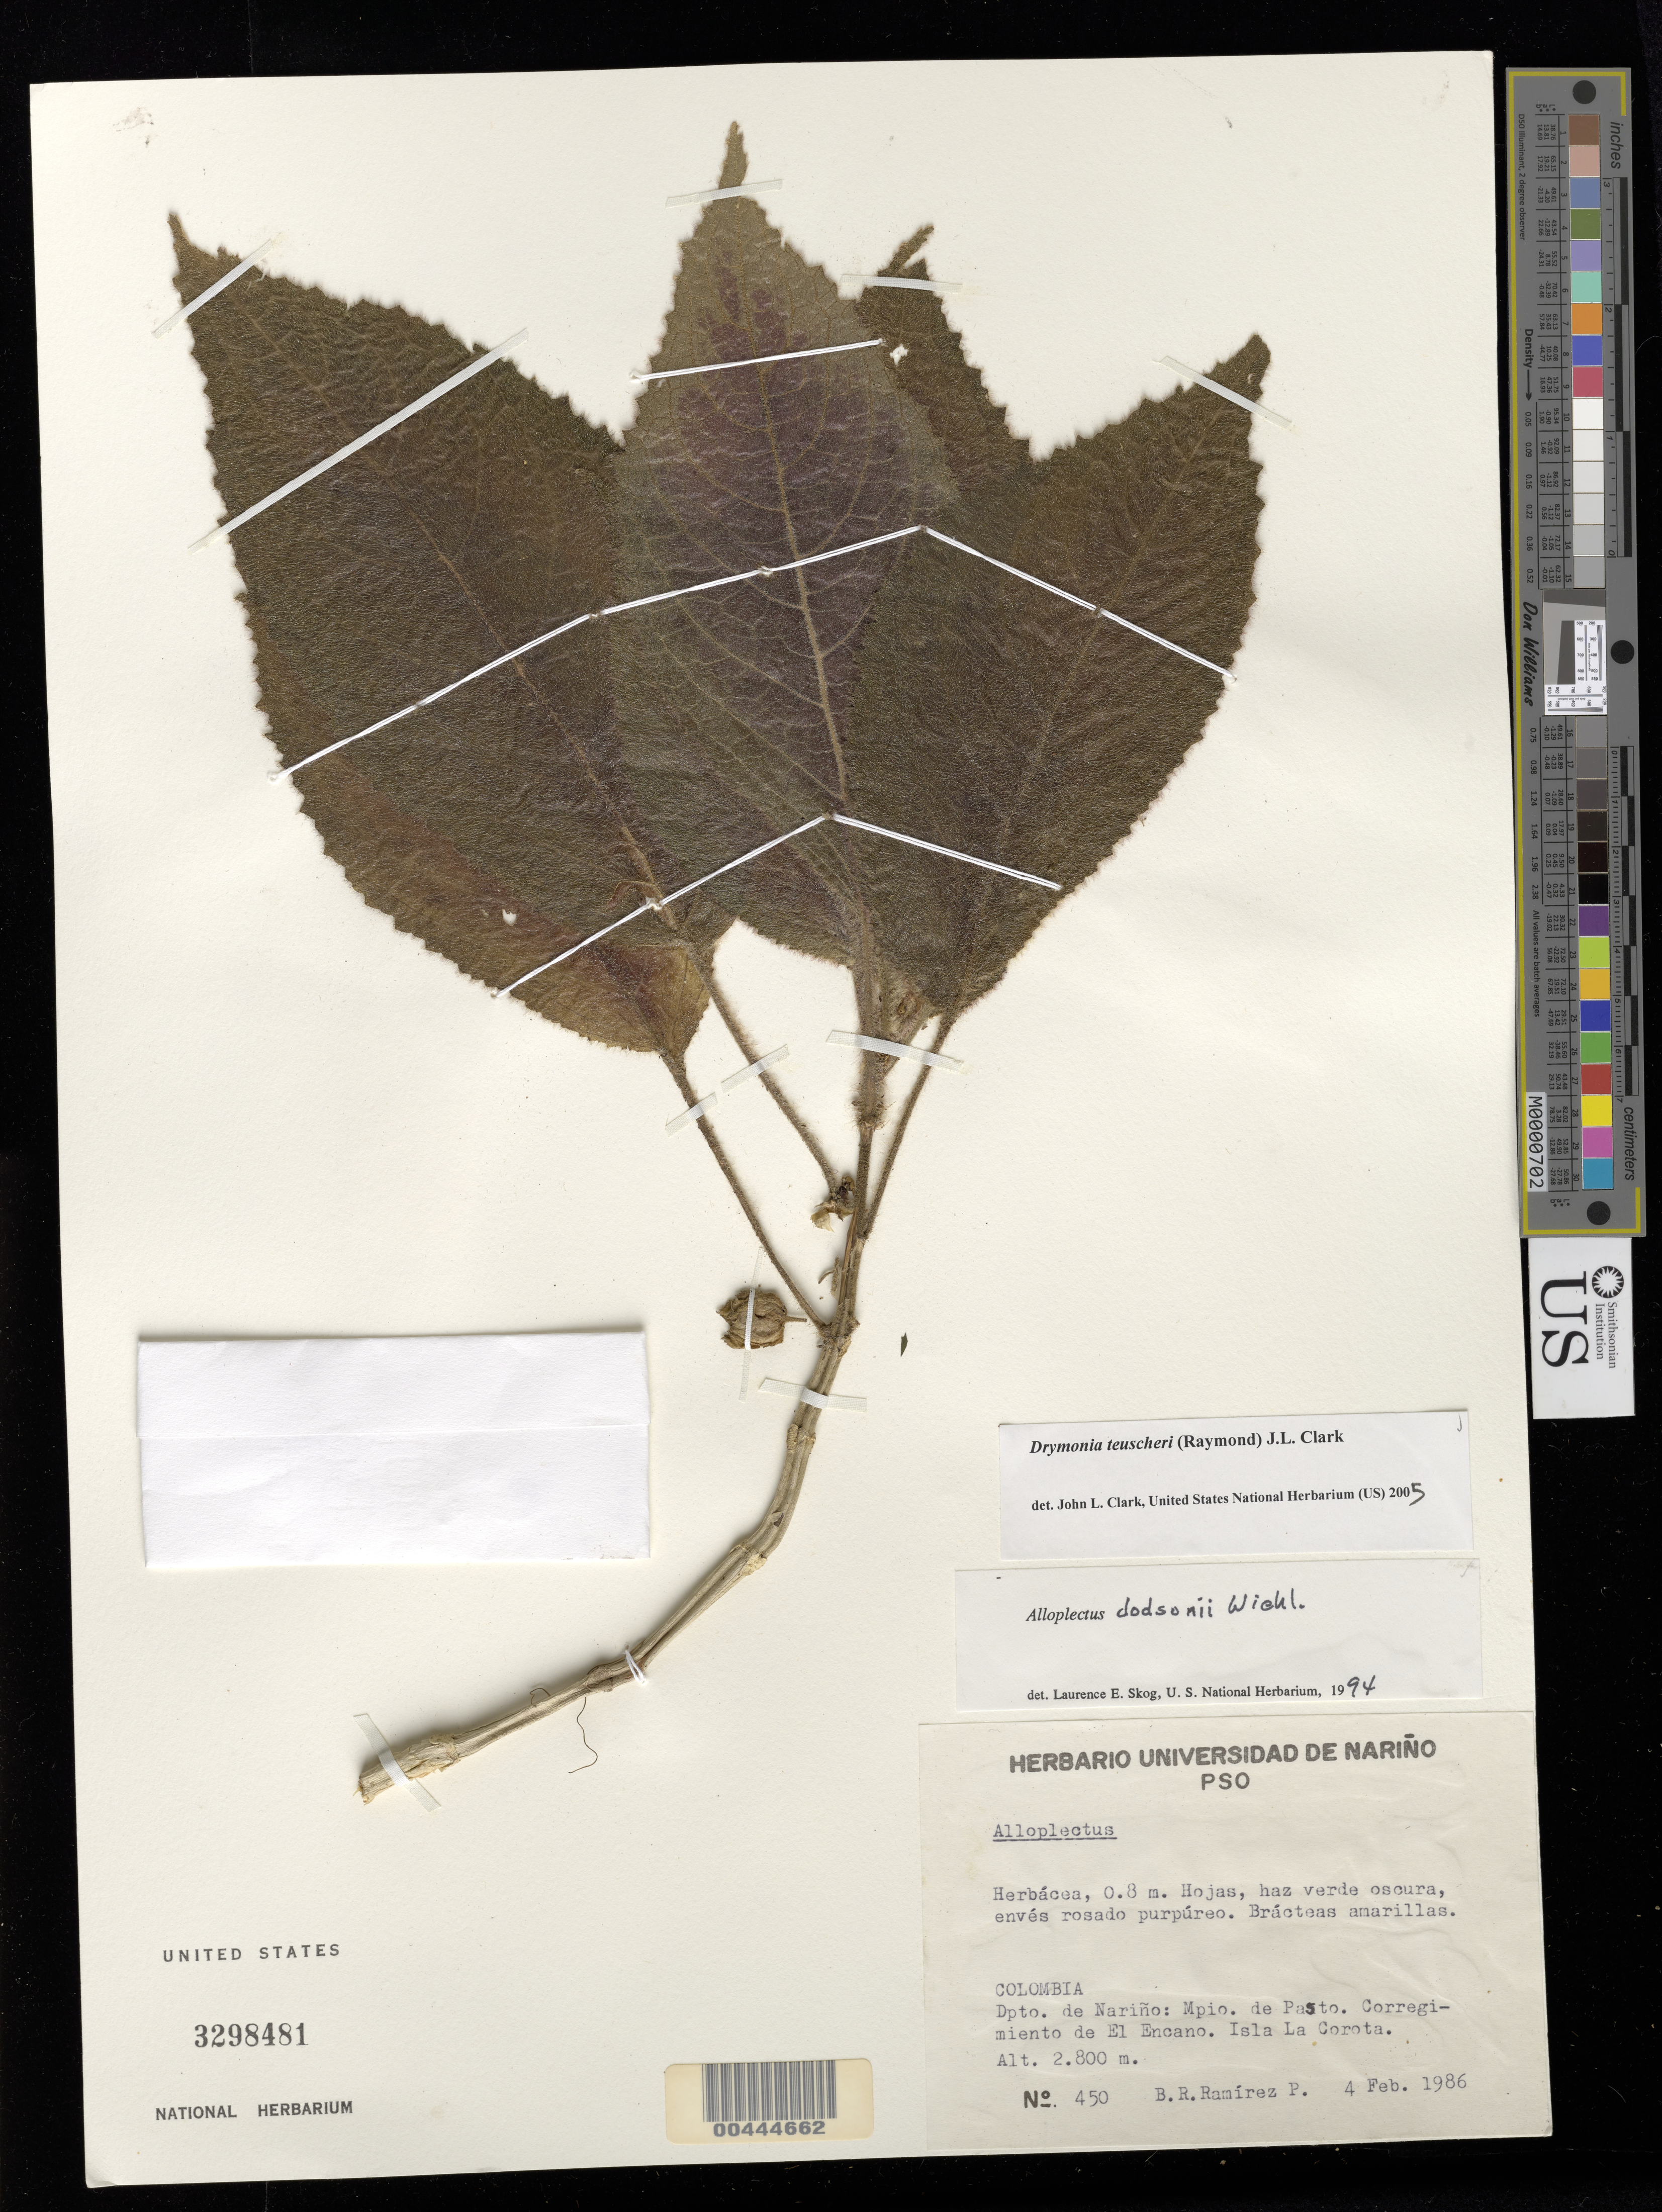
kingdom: Plantae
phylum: Tracheophyta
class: Magnoliopsida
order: Lamiales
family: Gesneriaceae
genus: Drymonia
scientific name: Drymonia teuscheri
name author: (Raymond) J.L. Clark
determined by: Clark, J. L., (SEL), The Marie Selby Botanical Garden (UNITED STATES)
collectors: B. R. Ramirez P.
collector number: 450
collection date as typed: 04 Feb 1986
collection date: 1986-02-04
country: Colombia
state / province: Nariño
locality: Mpio. de Pasto, corregimiento de El Encano, Isla La Corota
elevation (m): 2800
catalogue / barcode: US 3298481